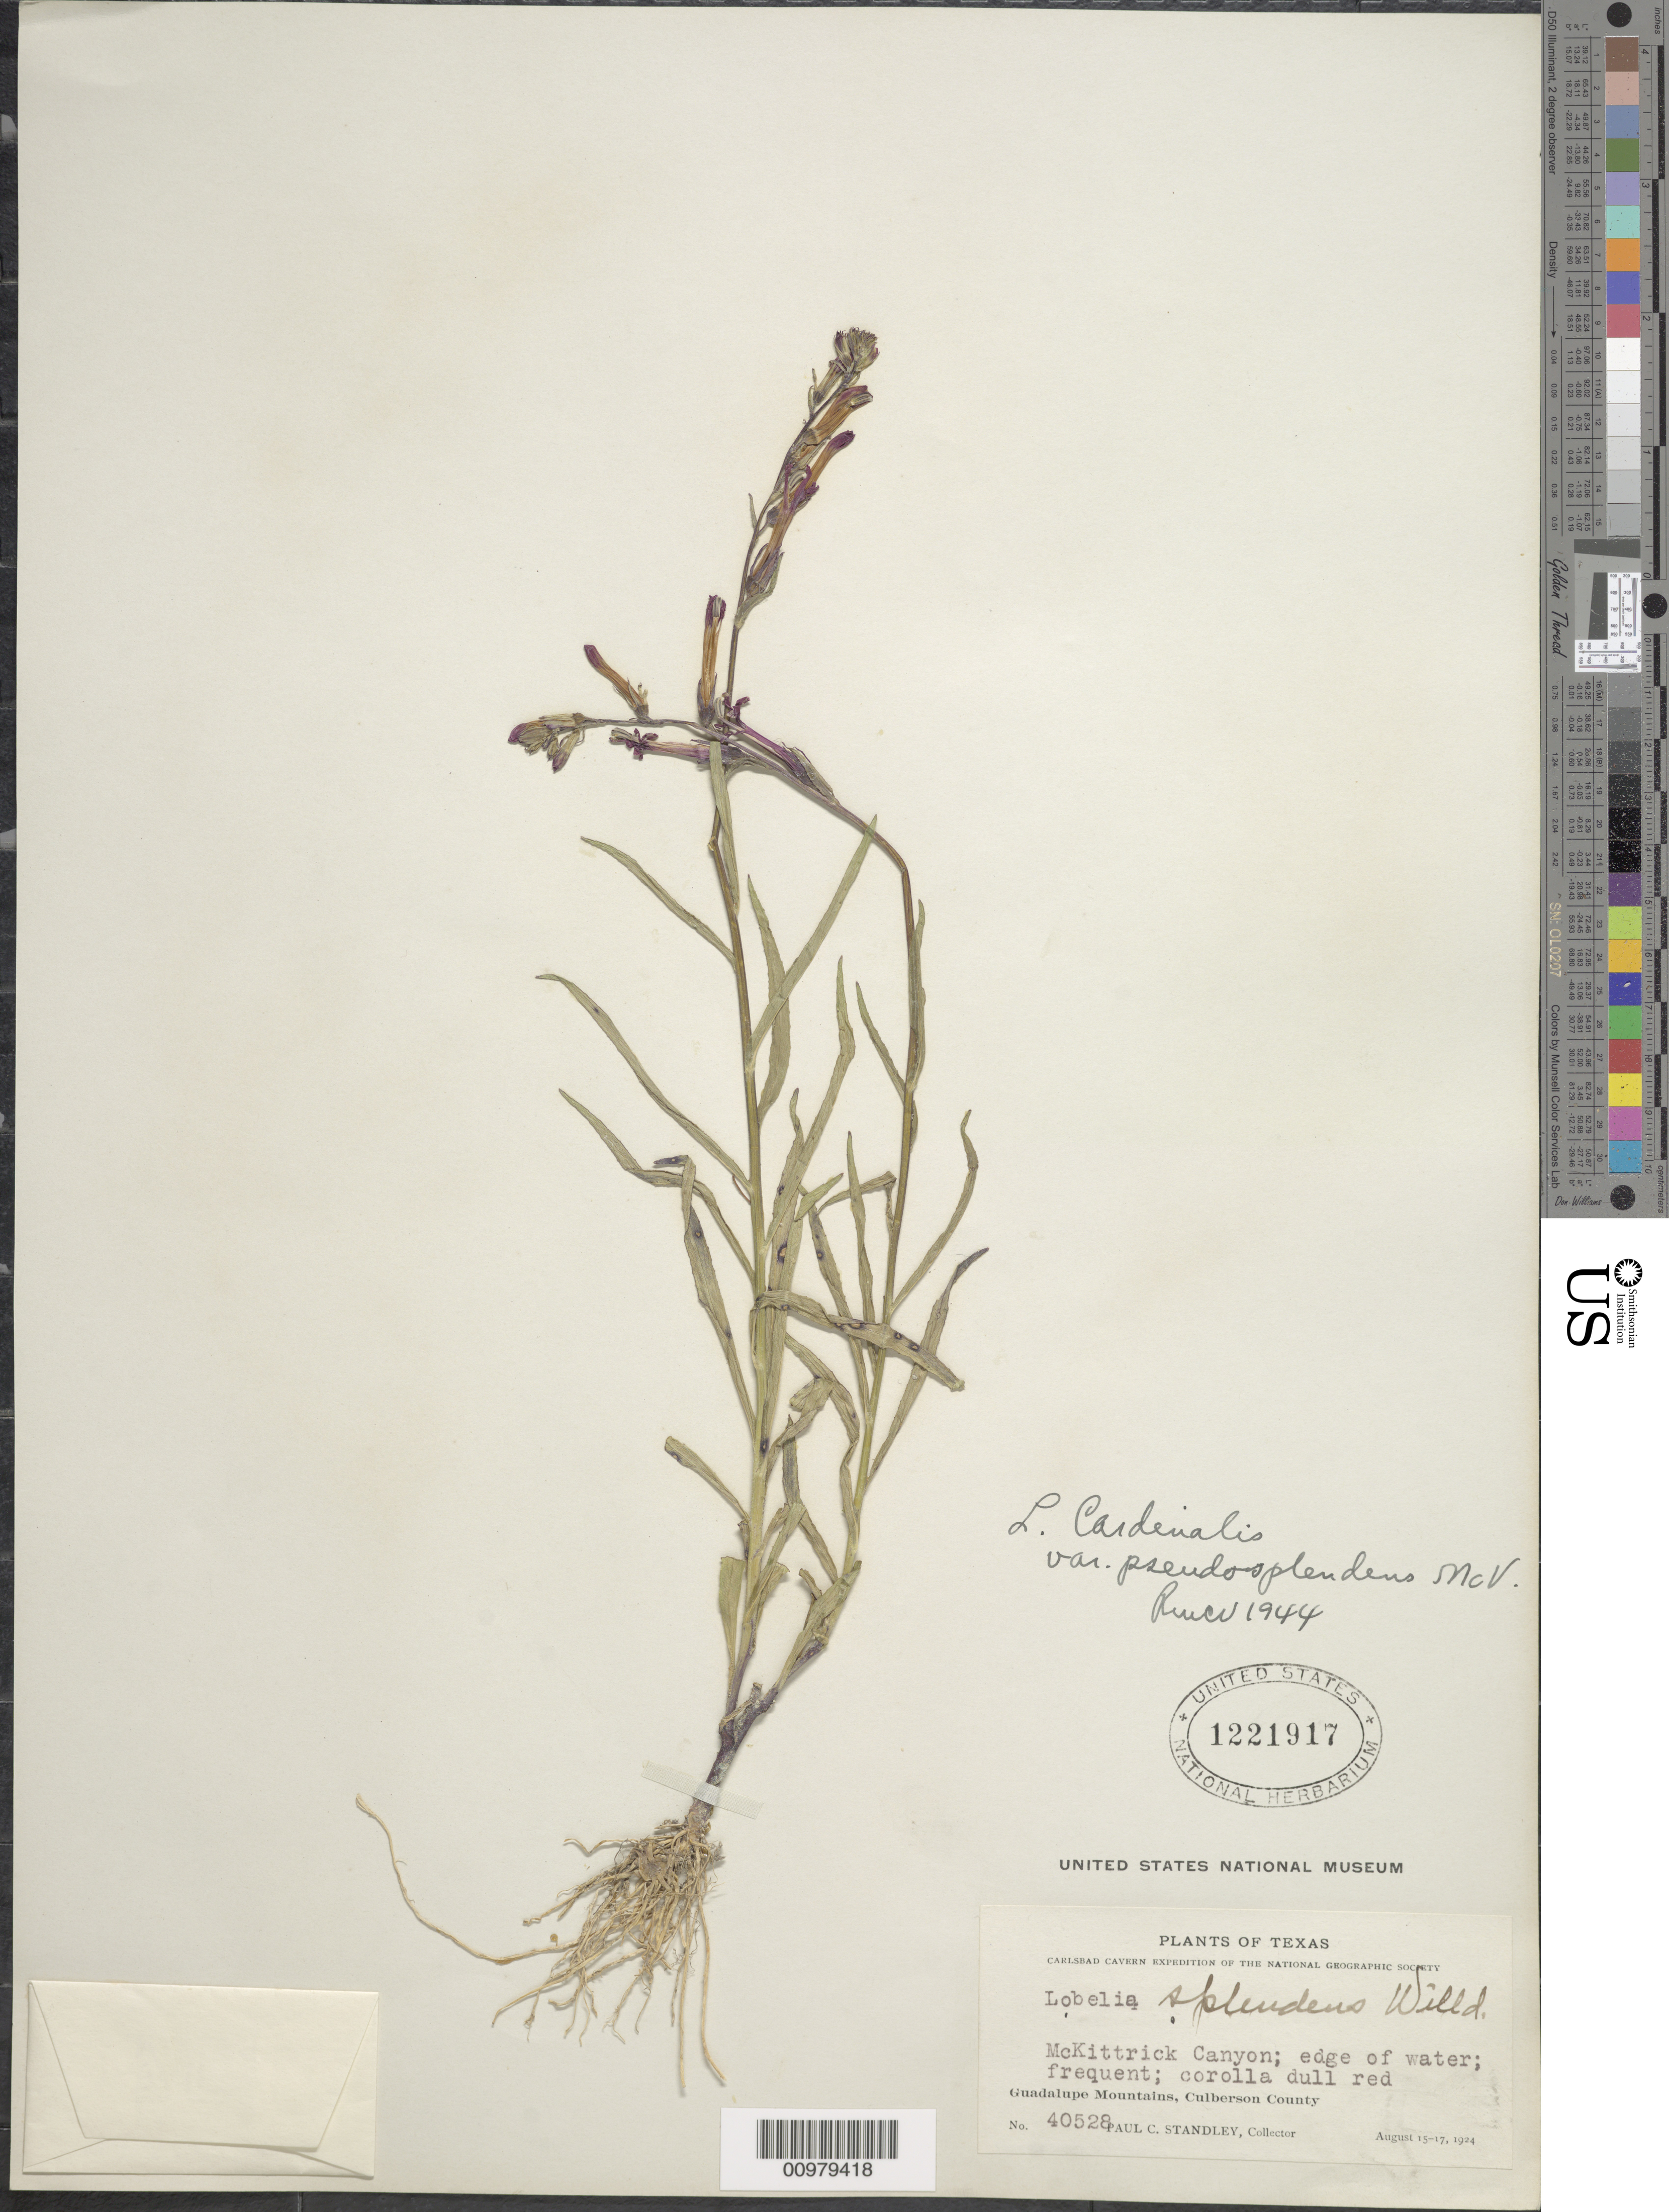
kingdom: Plantae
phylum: Tracheophyta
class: Magnoliopsida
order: Asterales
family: Campanulaceae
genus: Lobelia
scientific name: Lobelia cardinalis var. pseudosplendens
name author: McVaugh in Woodson & Schery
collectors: P. C. Standley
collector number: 40528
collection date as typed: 15 Aug 1924 to 17 Aug 1924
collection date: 1924-08-15/1924-08-17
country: United States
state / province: Texas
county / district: Culberson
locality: McKittrick Canyon, Guadalupe Mountains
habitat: edge of water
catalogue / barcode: US 1221917